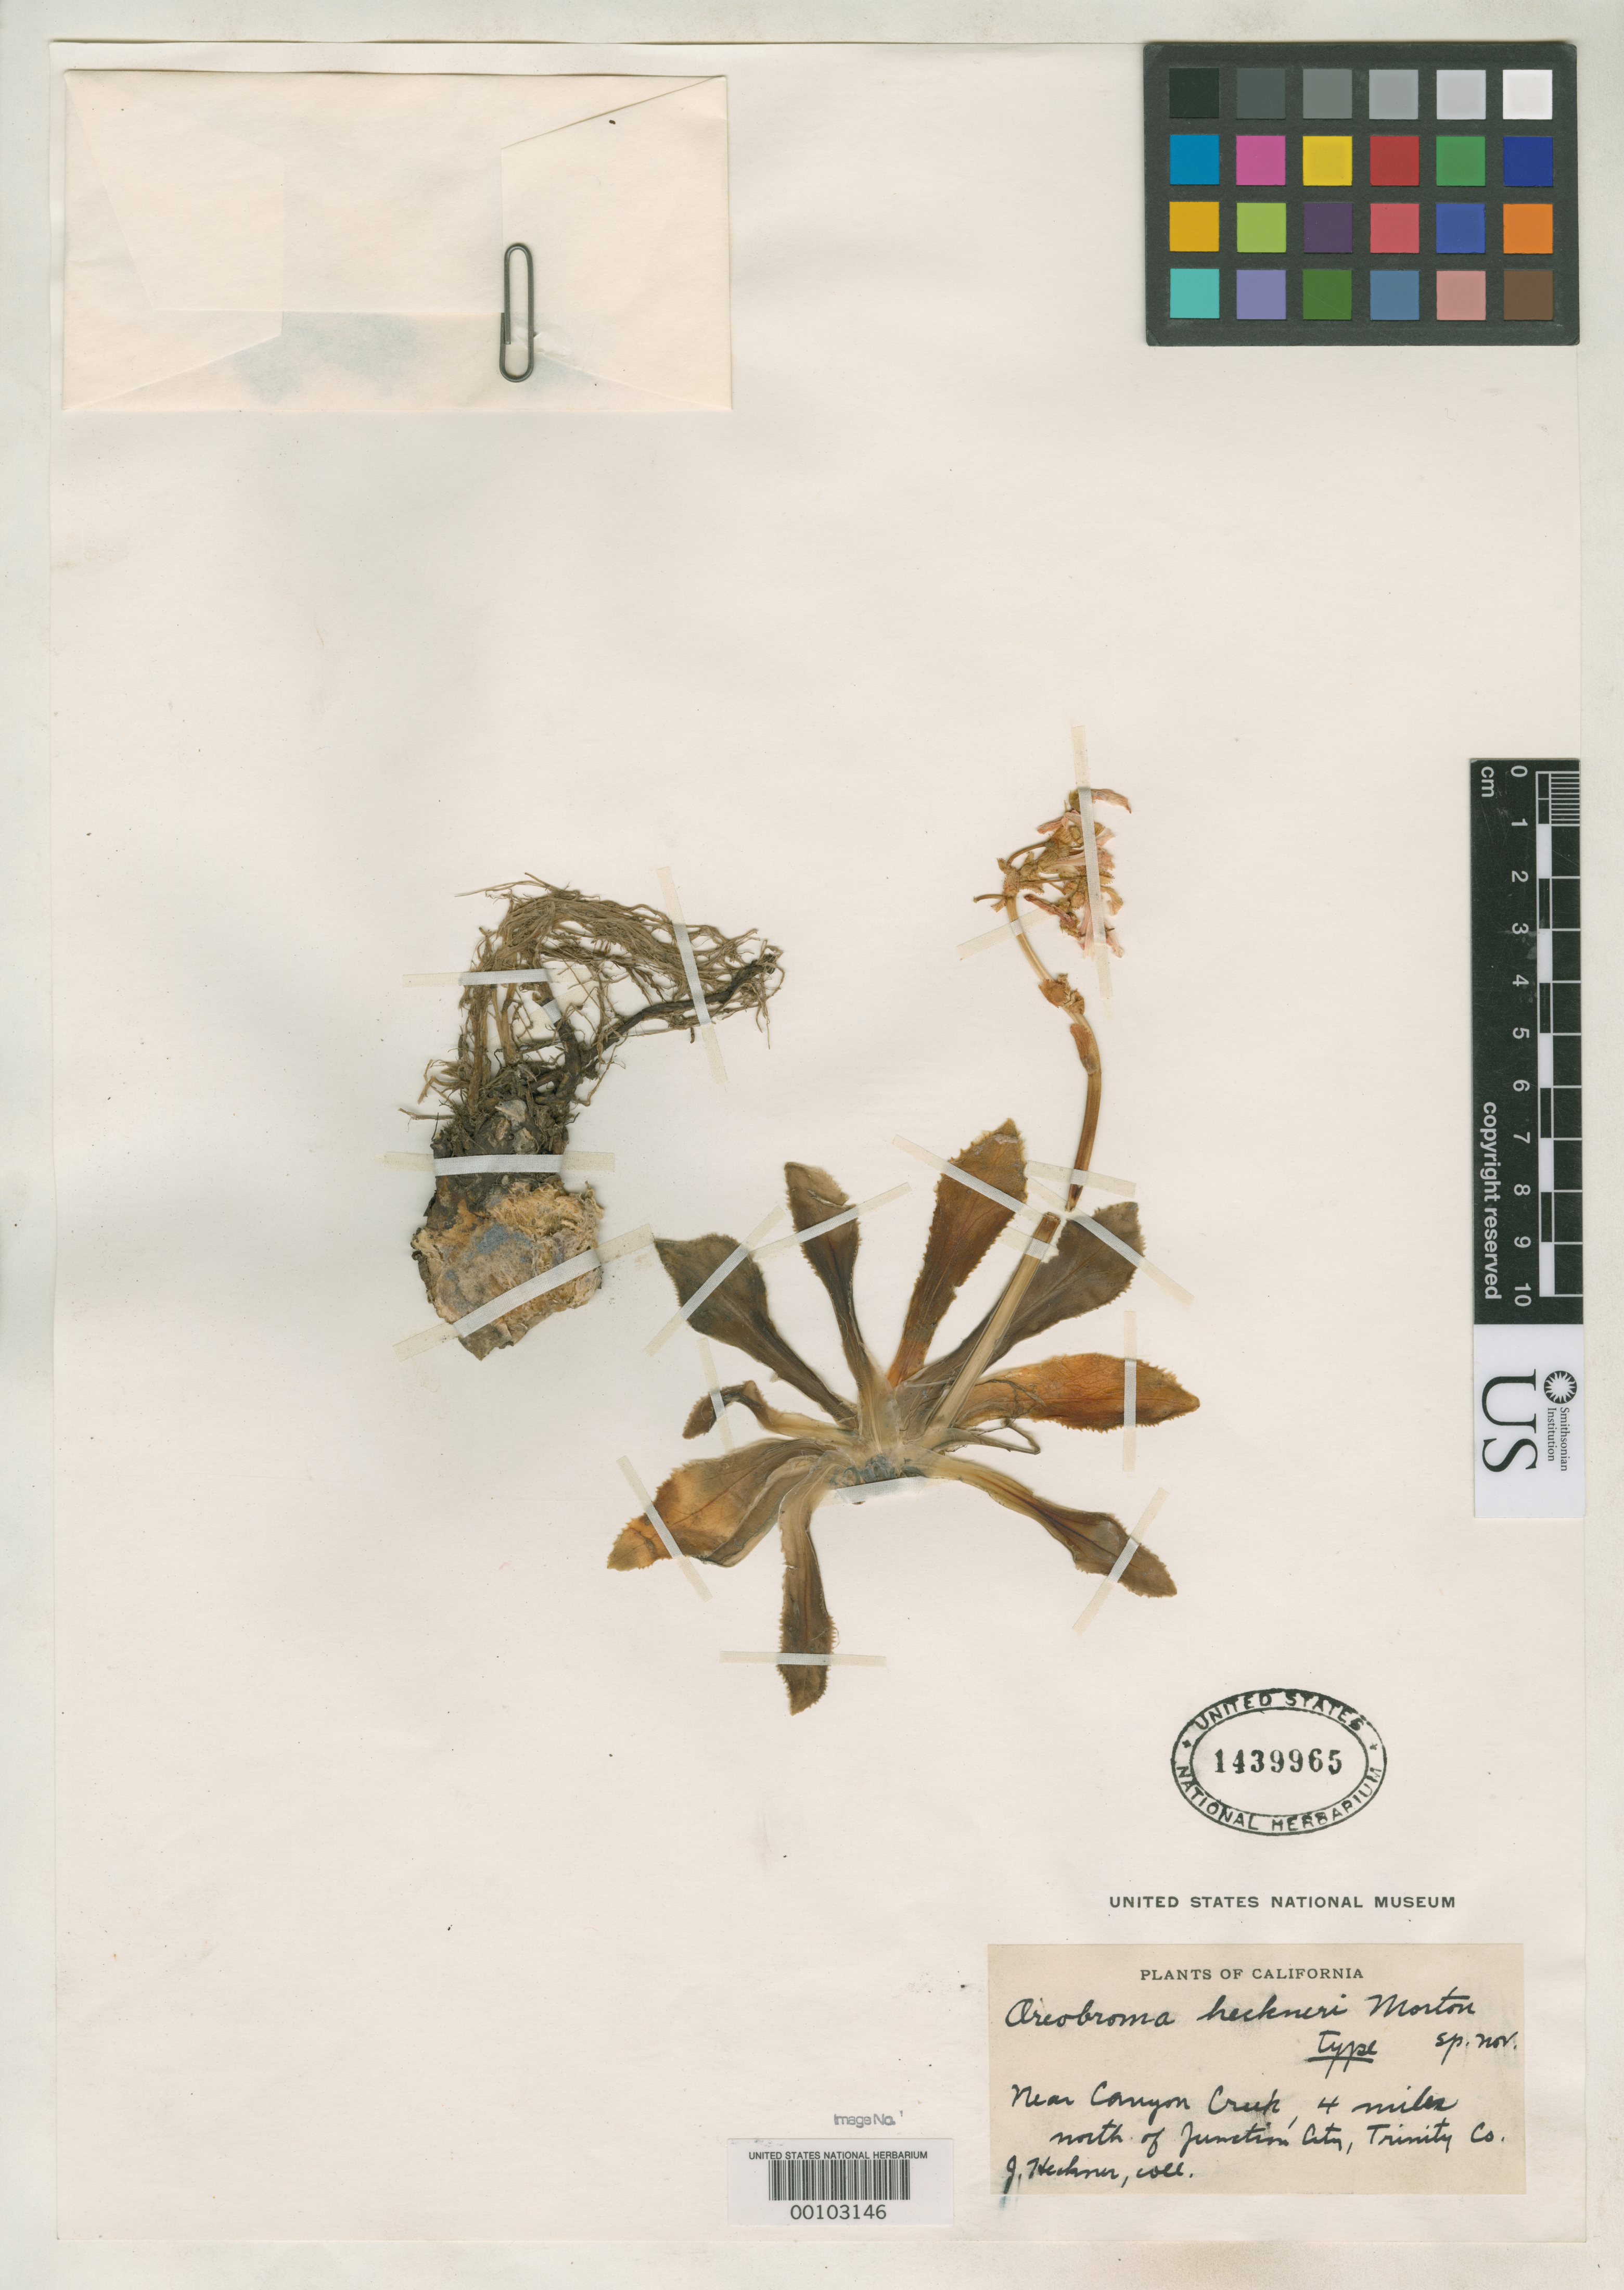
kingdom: Plantae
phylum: Tracheophyta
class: Magnoliopsida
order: Caryophyllales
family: Montiaceae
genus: Oreobroma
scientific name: Oreobroma heckneri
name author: C.V. Morton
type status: Holotype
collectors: J. Heckner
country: United States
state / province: California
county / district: Trinity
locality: Near Canyon Creek, 4 mi N of Junction City.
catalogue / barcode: US 1439965